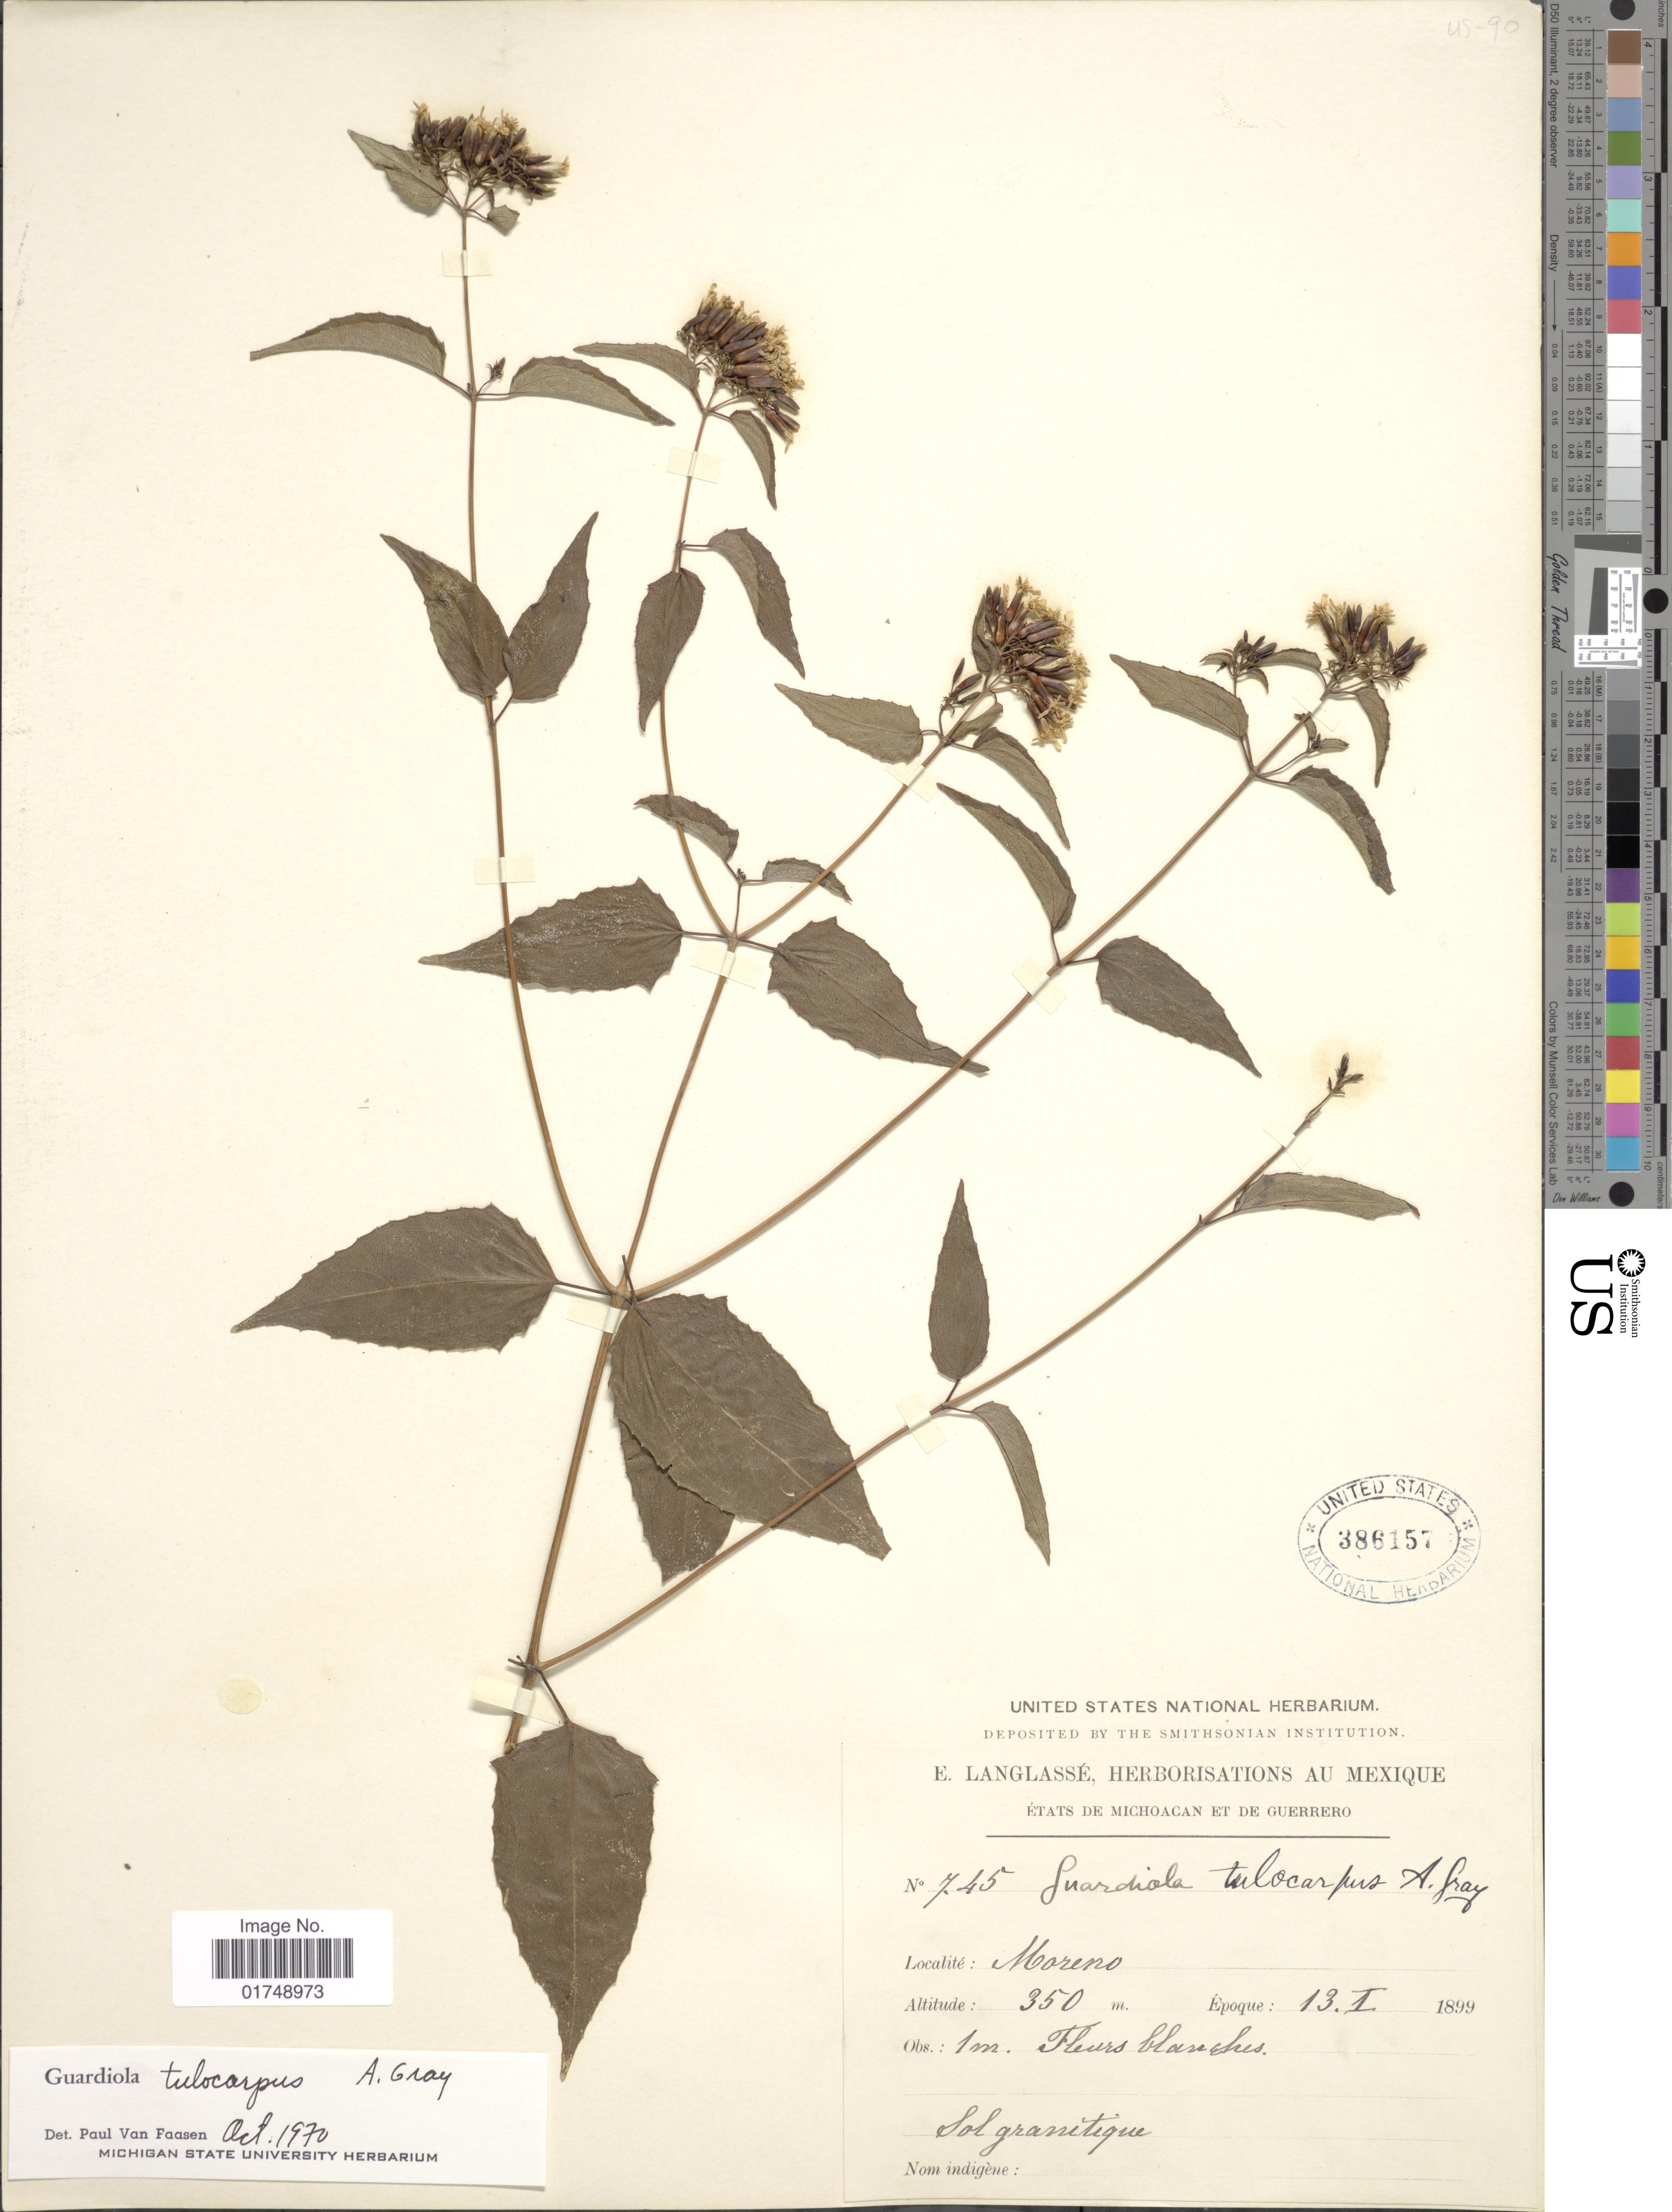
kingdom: Plantae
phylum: Tracheophyta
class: Magnoliopsida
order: Asterales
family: Asteraceae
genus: Guardiola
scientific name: Guardiola tulocarpus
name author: A. Gray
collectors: E. Langlassé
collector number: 745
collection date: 1899-01-13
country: Mexico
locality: Moreno. Michoacan et de Guerrero.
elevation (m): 350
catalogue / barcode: US 386157